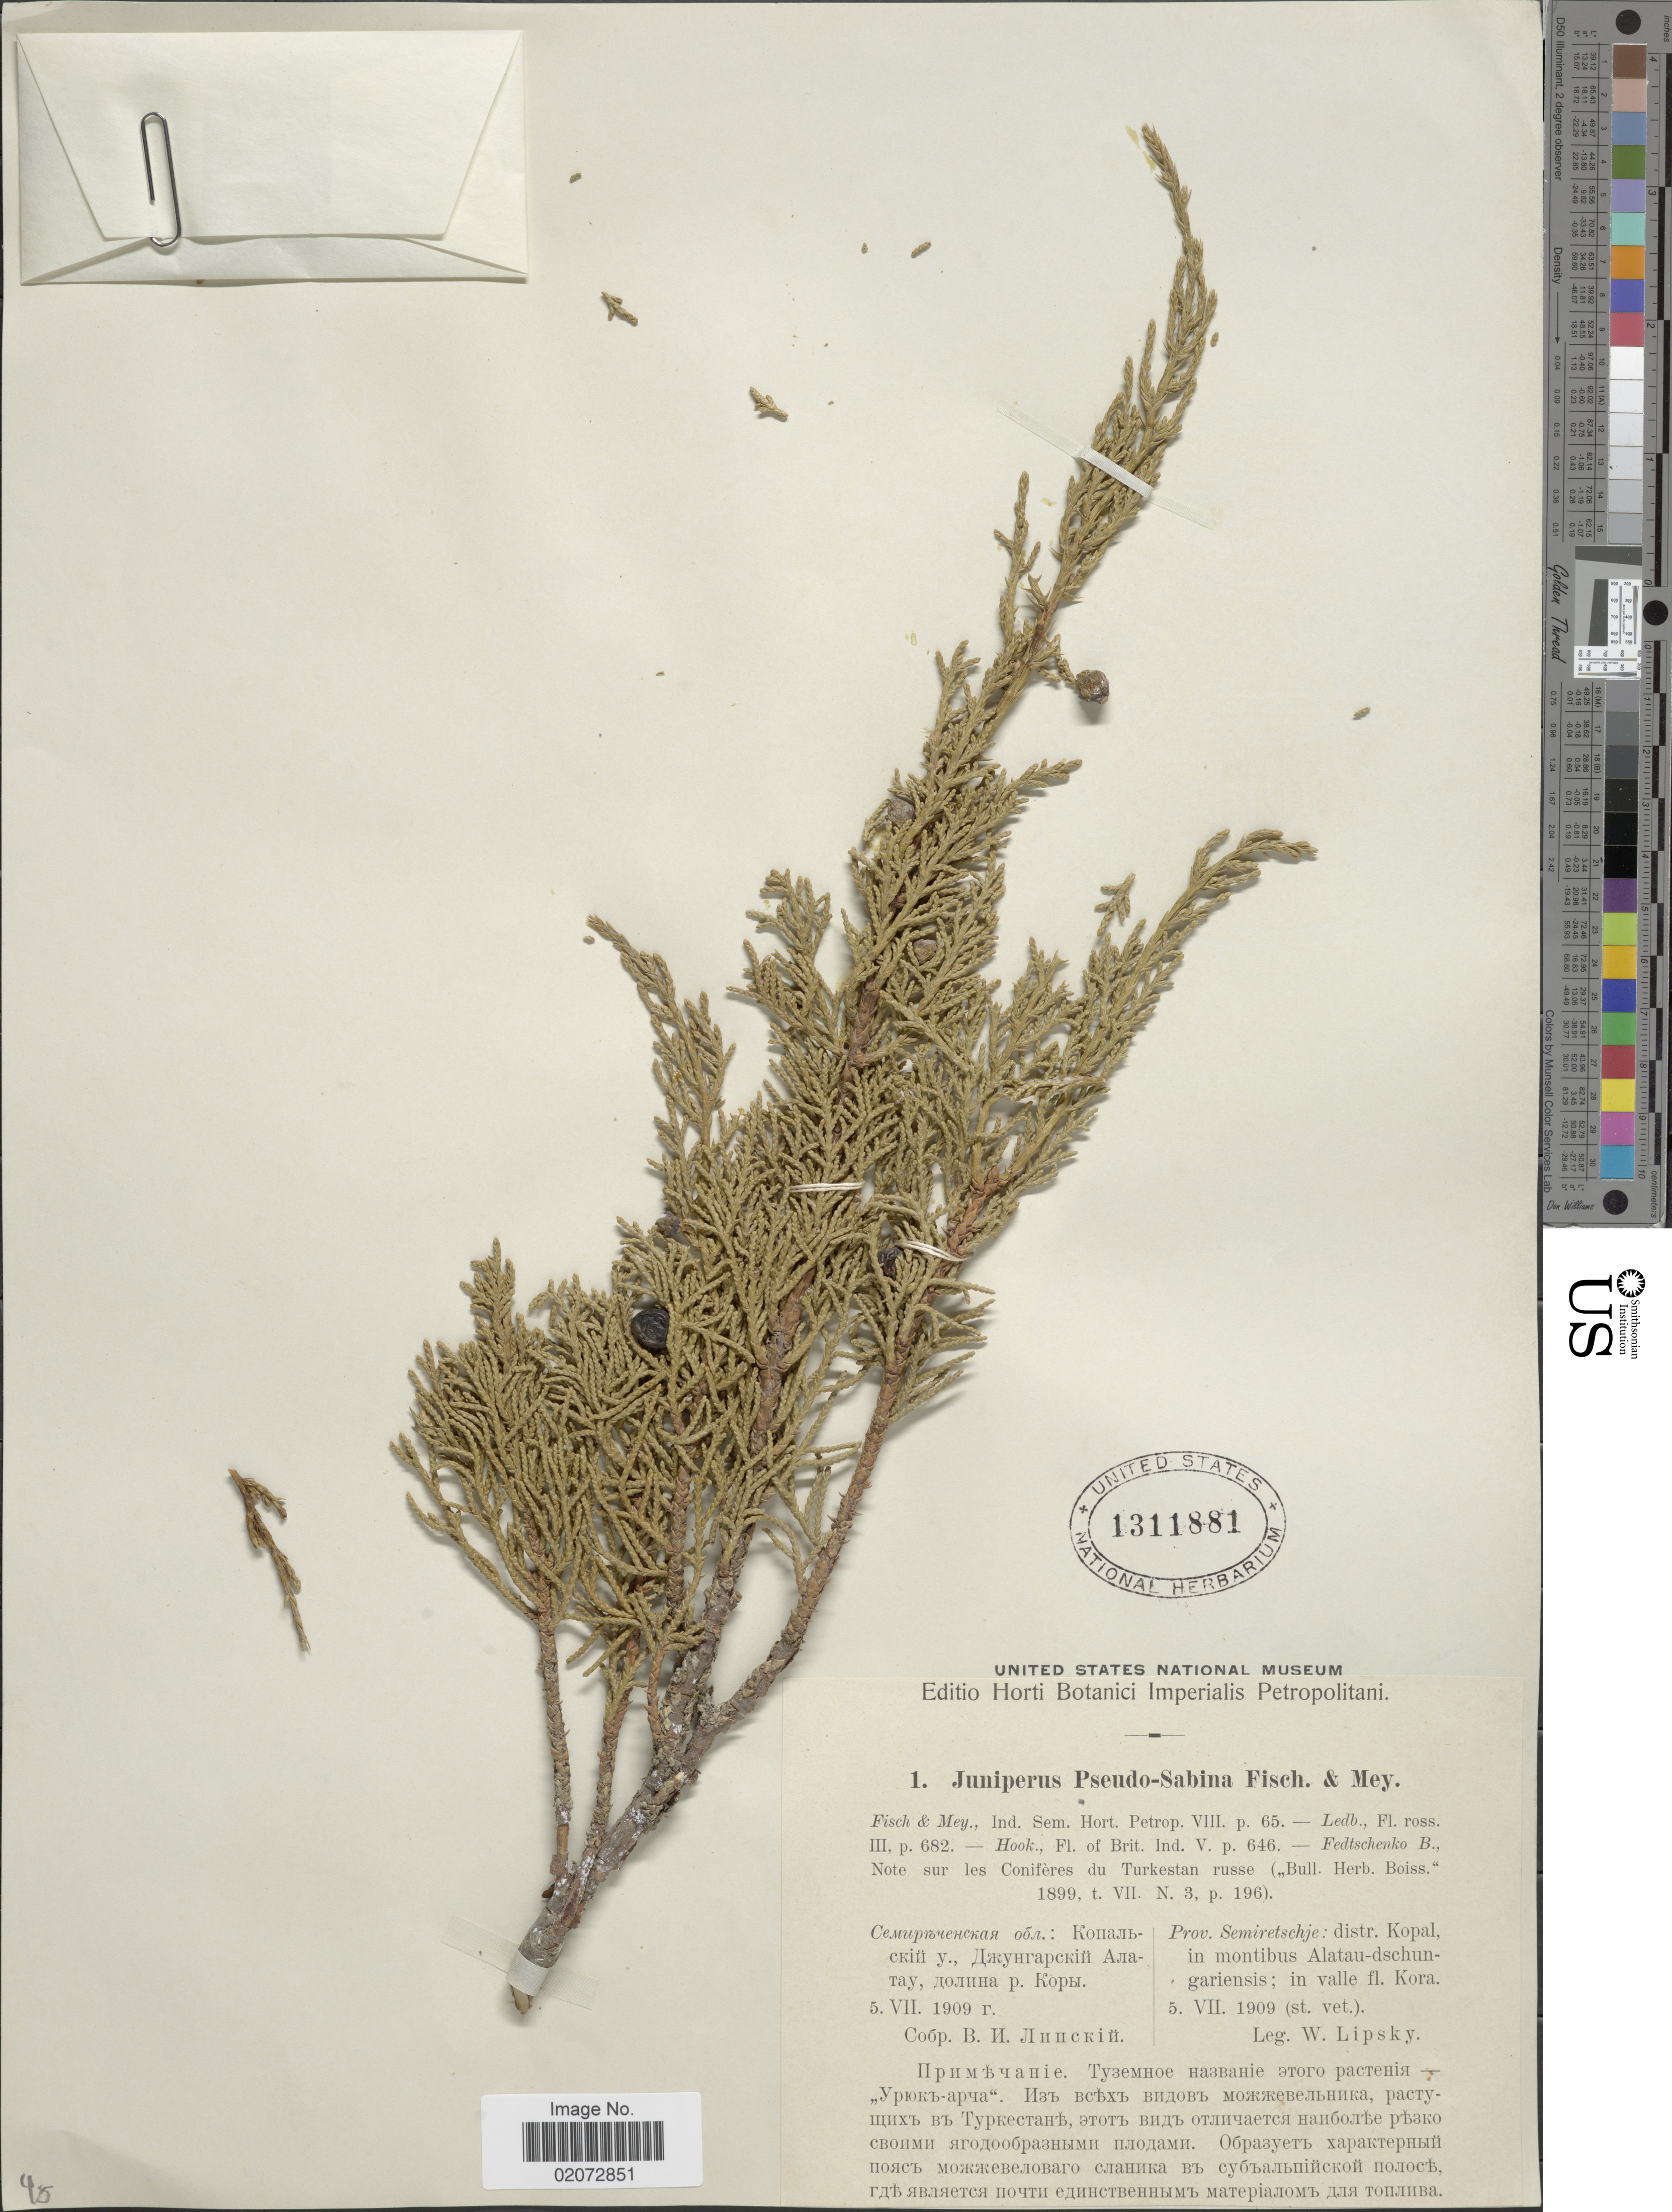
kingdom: Plantae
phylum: Tracheophyta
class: Pinopsida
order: Pinales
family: Cupressaceae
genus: Juniperus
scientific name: Juniperus pseudosabina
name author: Fisch. & C.A. Mey.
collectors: W. Lipsky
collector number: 1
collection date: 1909-07-05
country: Kazakhstan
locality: Prov. Semiretschje: distr. Kopal, in montibus Alatau-dschun-gariensis; in valle fl. Kora.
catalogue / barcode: US 1311881